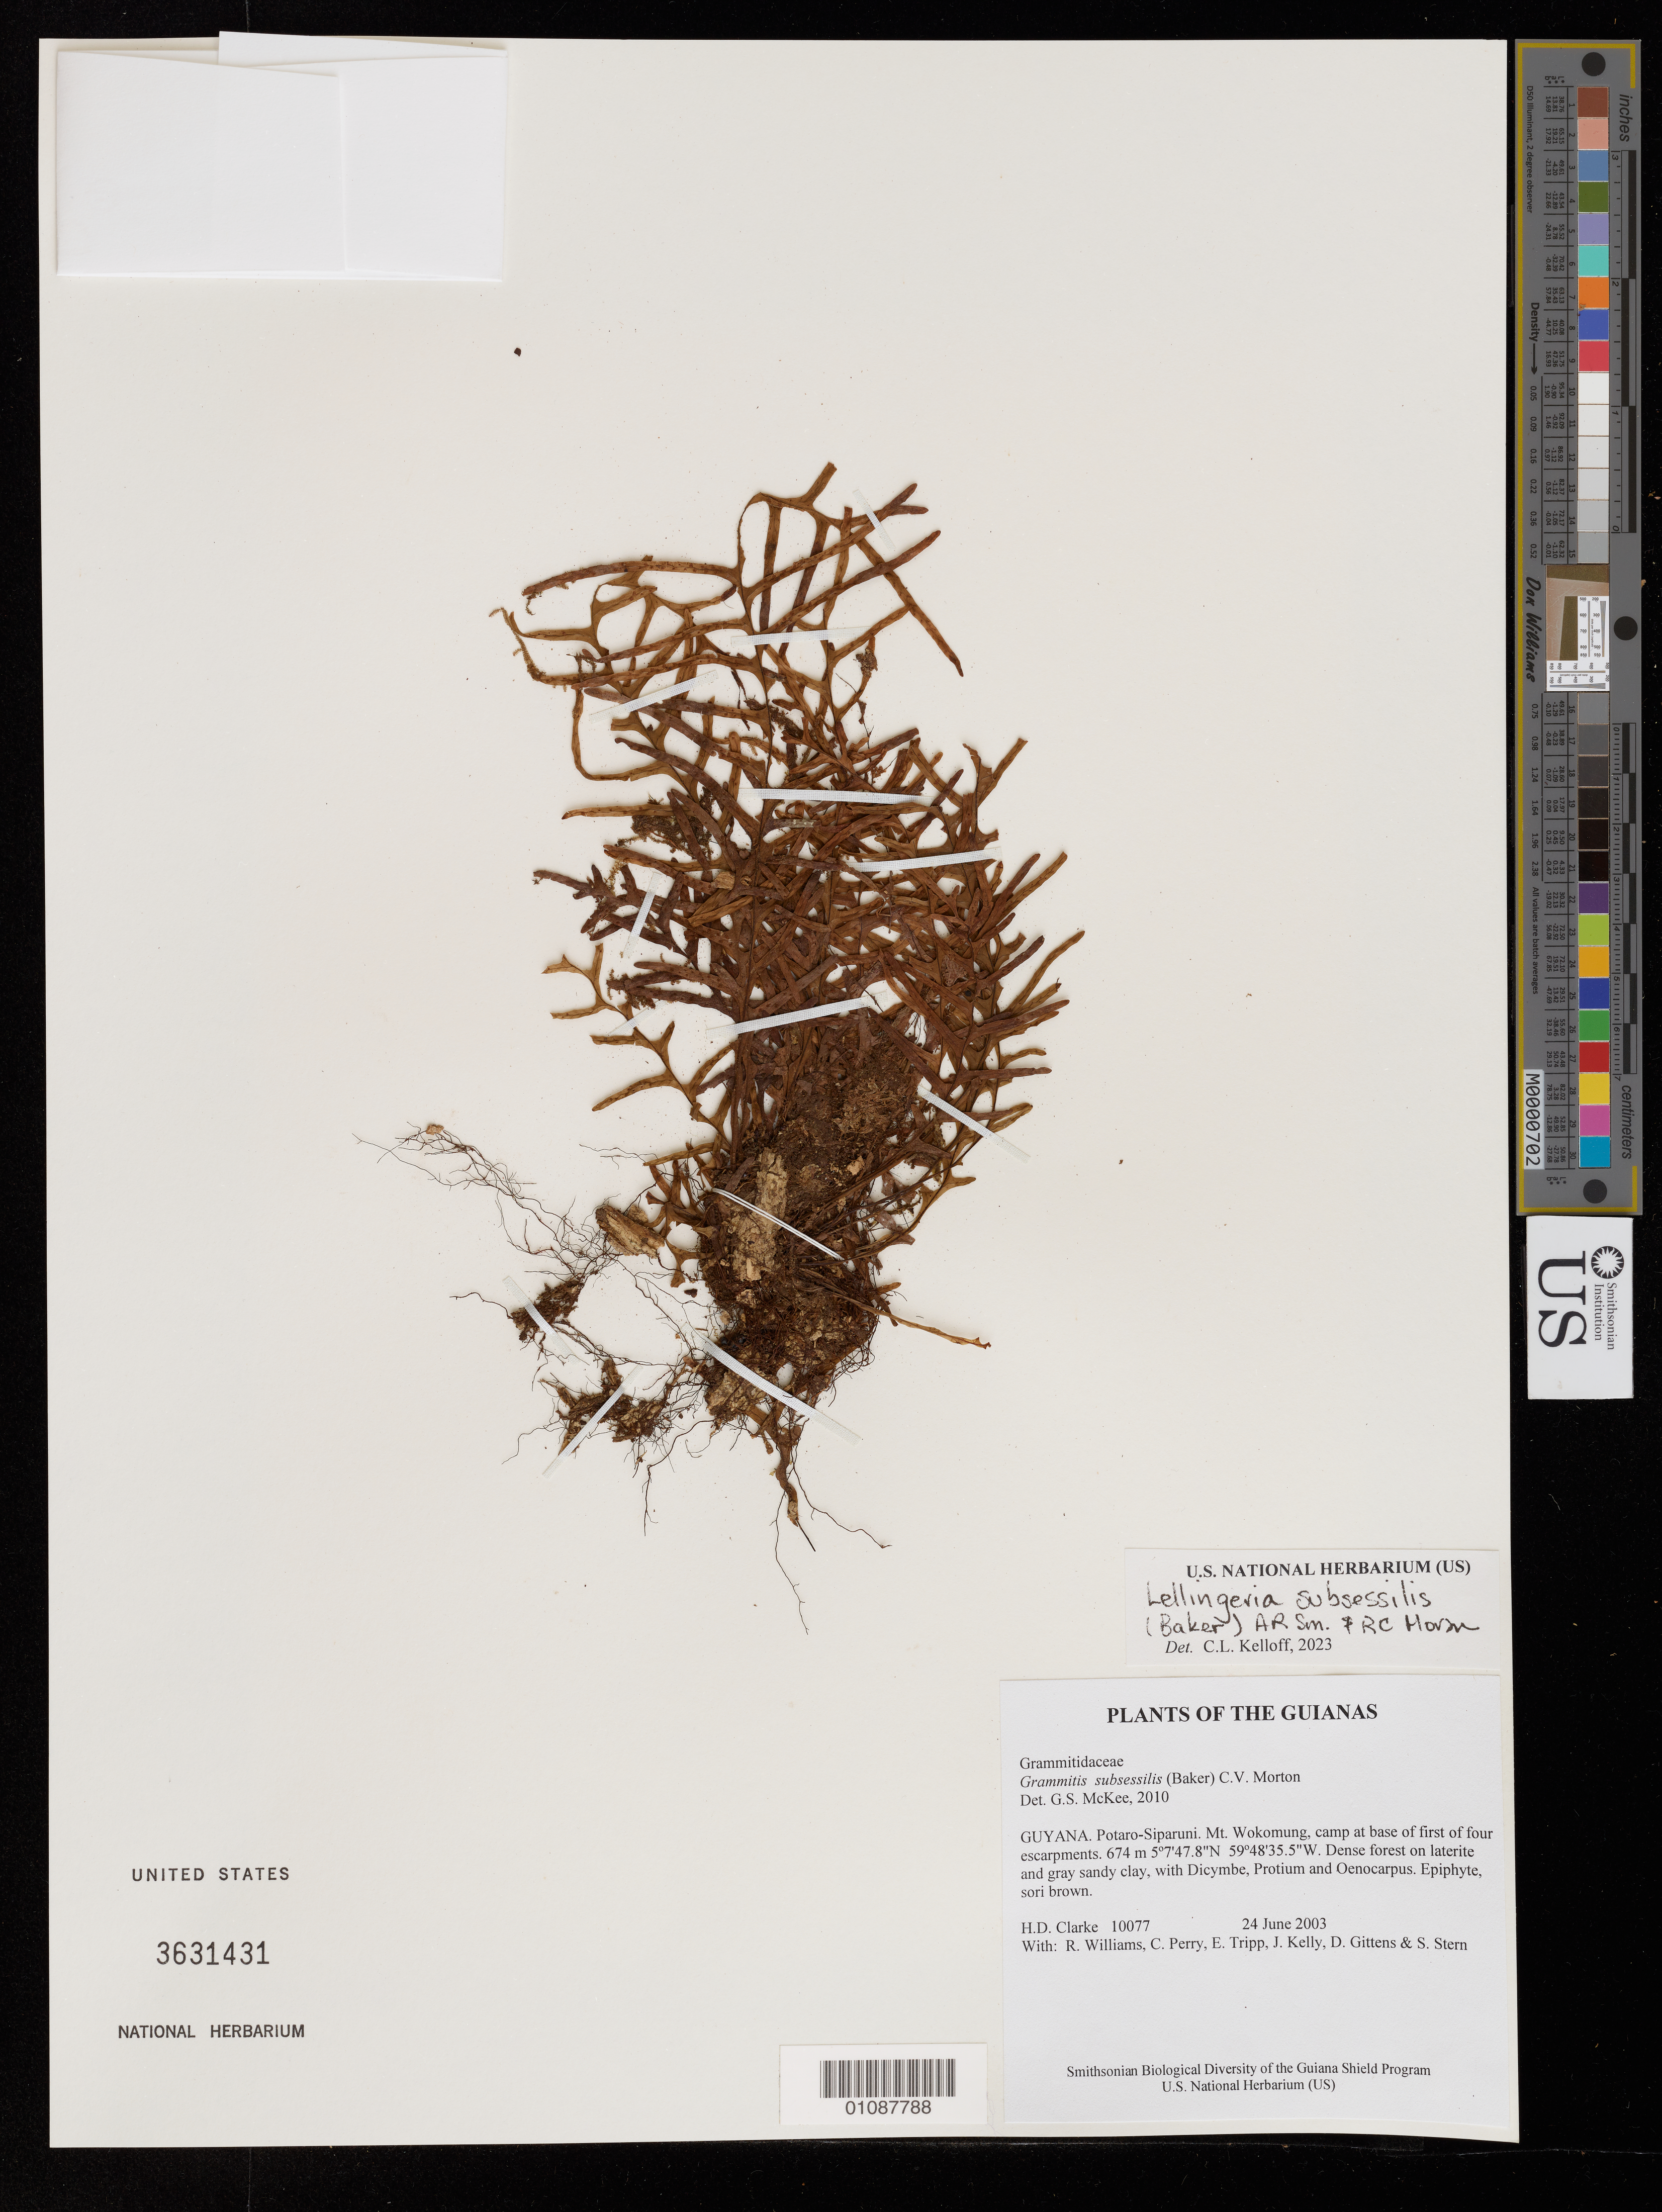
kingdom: Plantae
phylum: Tracheophyta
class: Polypodiopsida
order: Polypodiales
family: Polypodiaceae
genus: Lellingeria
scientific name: Lellingeria subsessilis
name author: (Baker) A.R. Sm. & R.C. Moran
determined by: Kelloff, Carol L.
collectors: H. D. Clarke, R. Williams, C. Perry, E. Tripp, J. Kelly, D. Gittens & S. R. Stern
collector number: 10077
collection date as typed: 24 June 2003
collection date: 2003-06-24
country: Guyana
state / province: Potaro-Siparuni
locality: Mt. Wokomung, camp at base of first of four escarpments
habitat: Dense forest on laterite and gray sandy clay, with Dicymbe, Protium and Oenocarpus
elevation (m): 674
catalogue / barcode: US 3631431